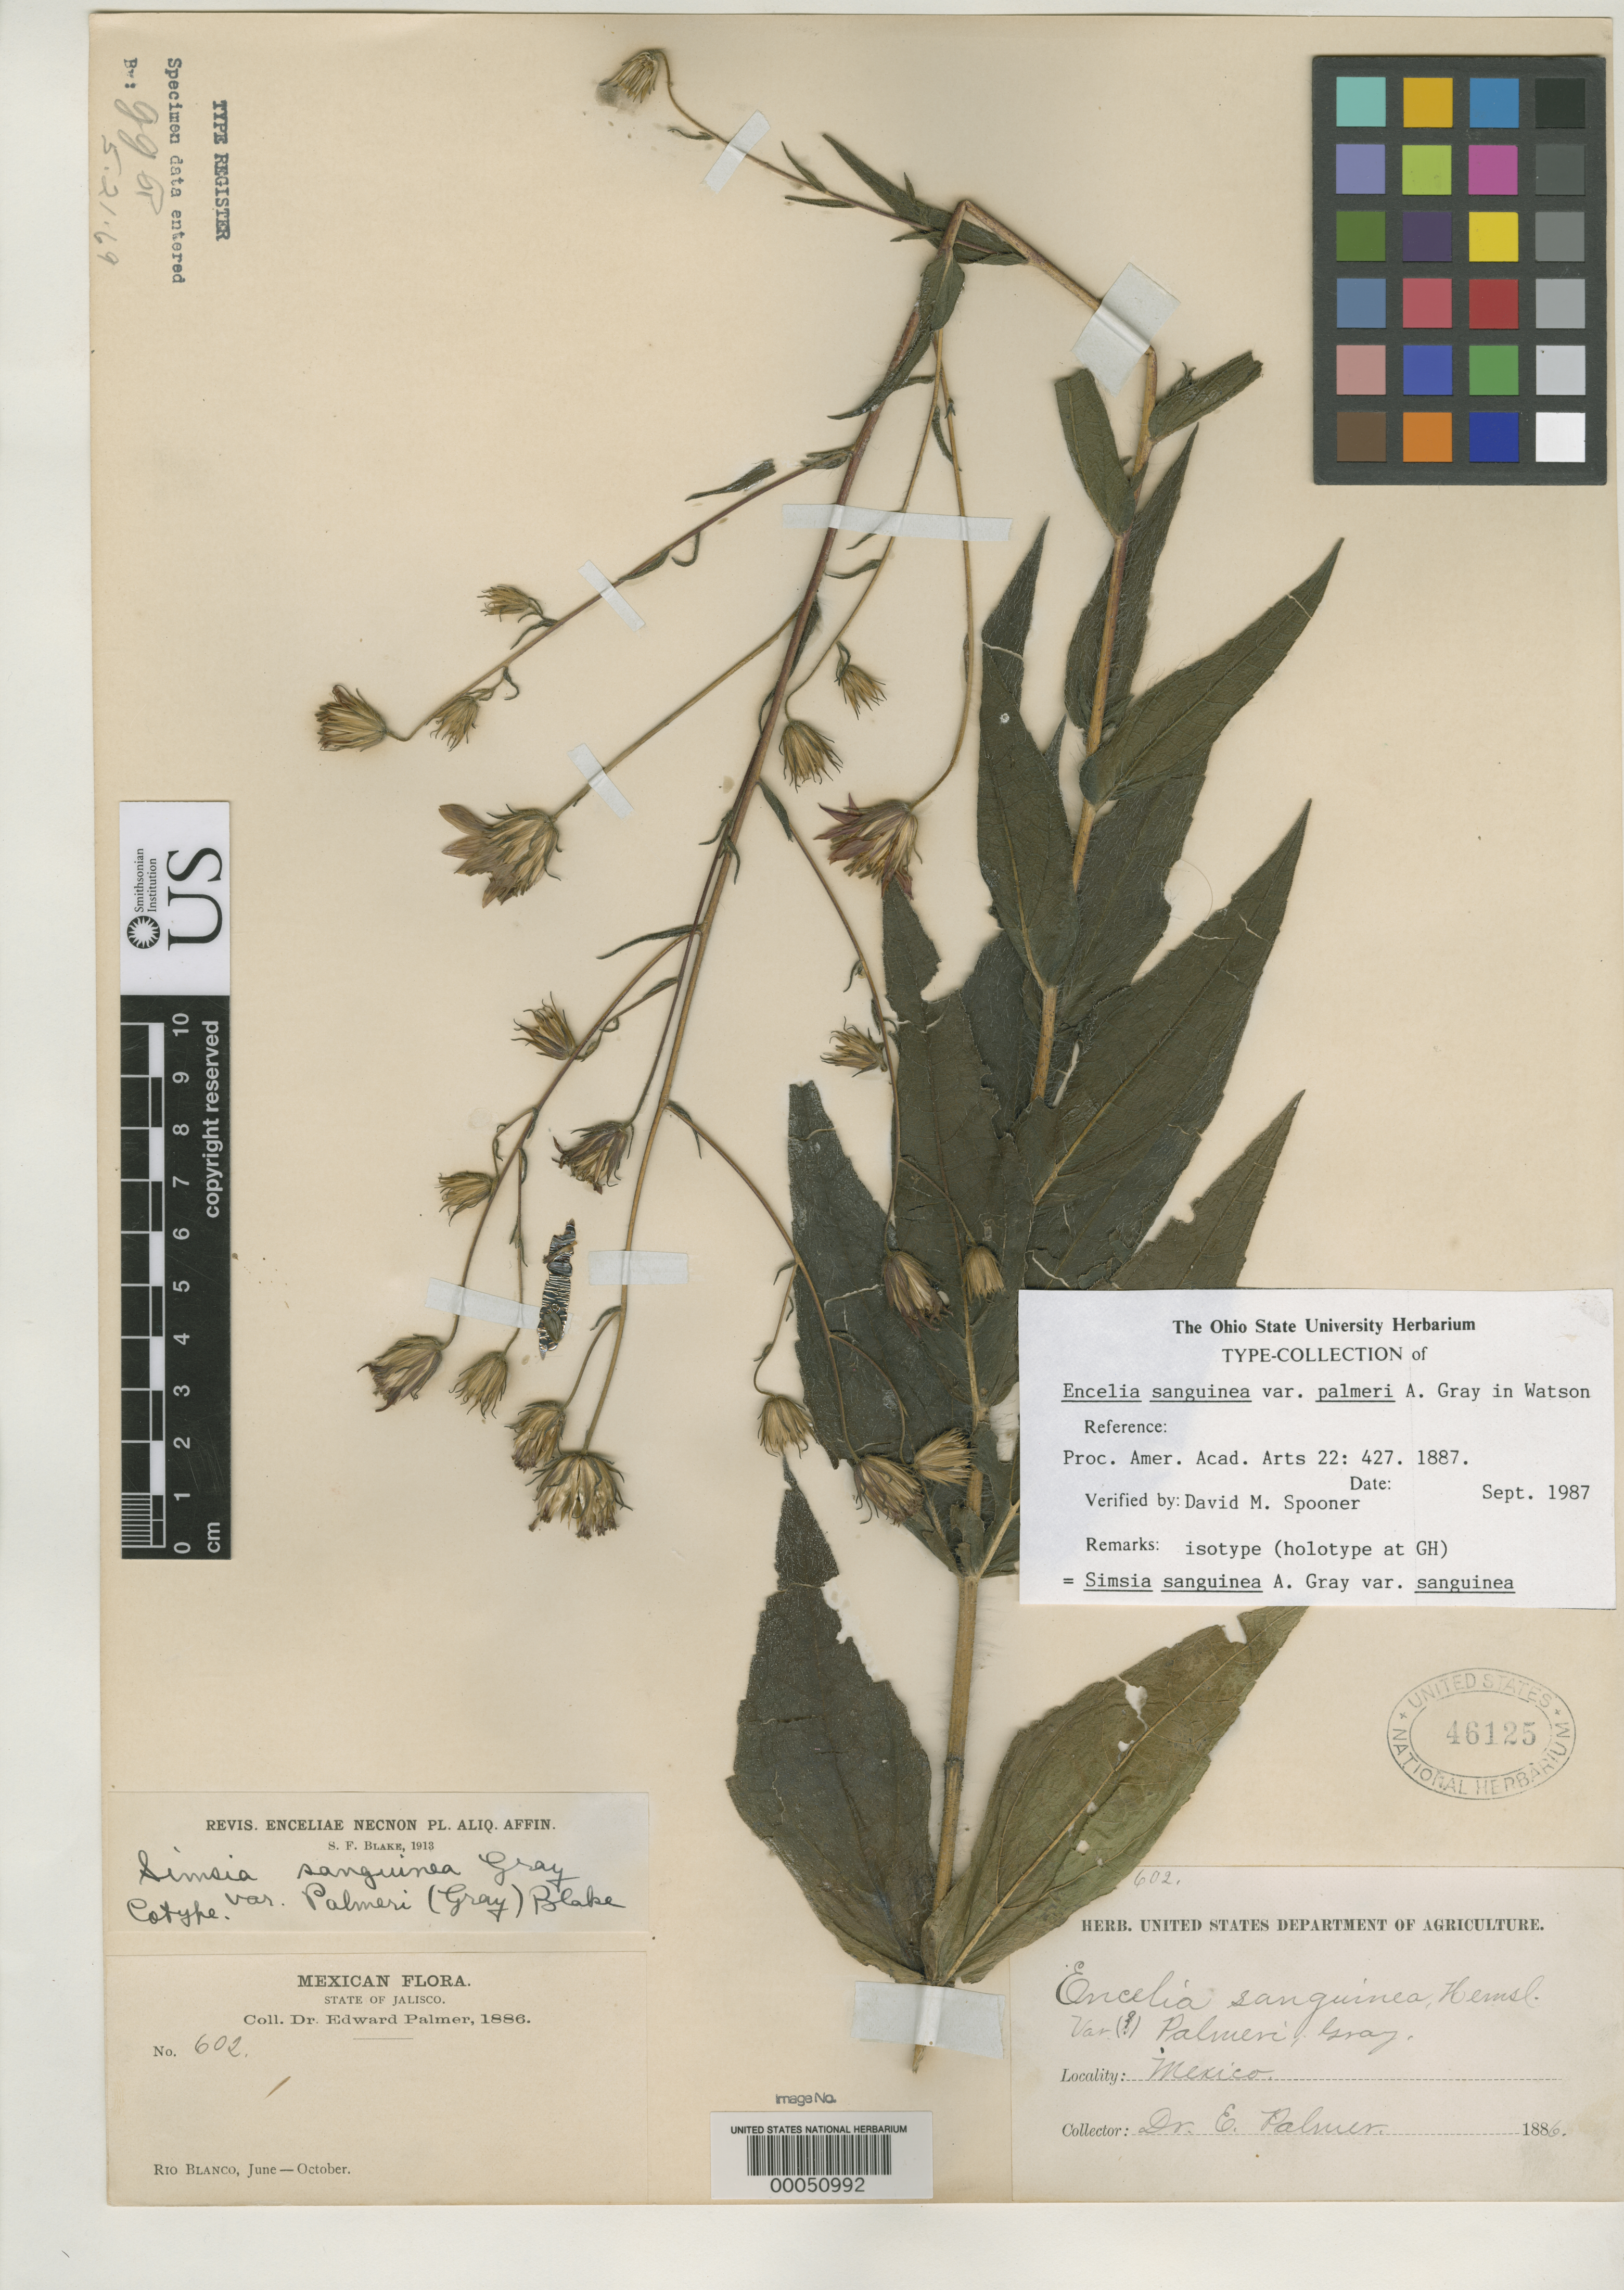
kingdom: Plantae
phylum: Tracheophyta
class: Magnoliopsida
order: Asterales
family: Asteraceae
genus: Encelia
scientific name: Encelia sanguinea var. palmeri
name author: A. Gray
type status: Isotype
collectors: E. Palmer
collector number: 602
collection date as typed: Sep 1886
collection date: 1886-09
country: Mexico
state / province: Jalisco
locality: Rio Blanco.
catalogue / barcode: US 46125